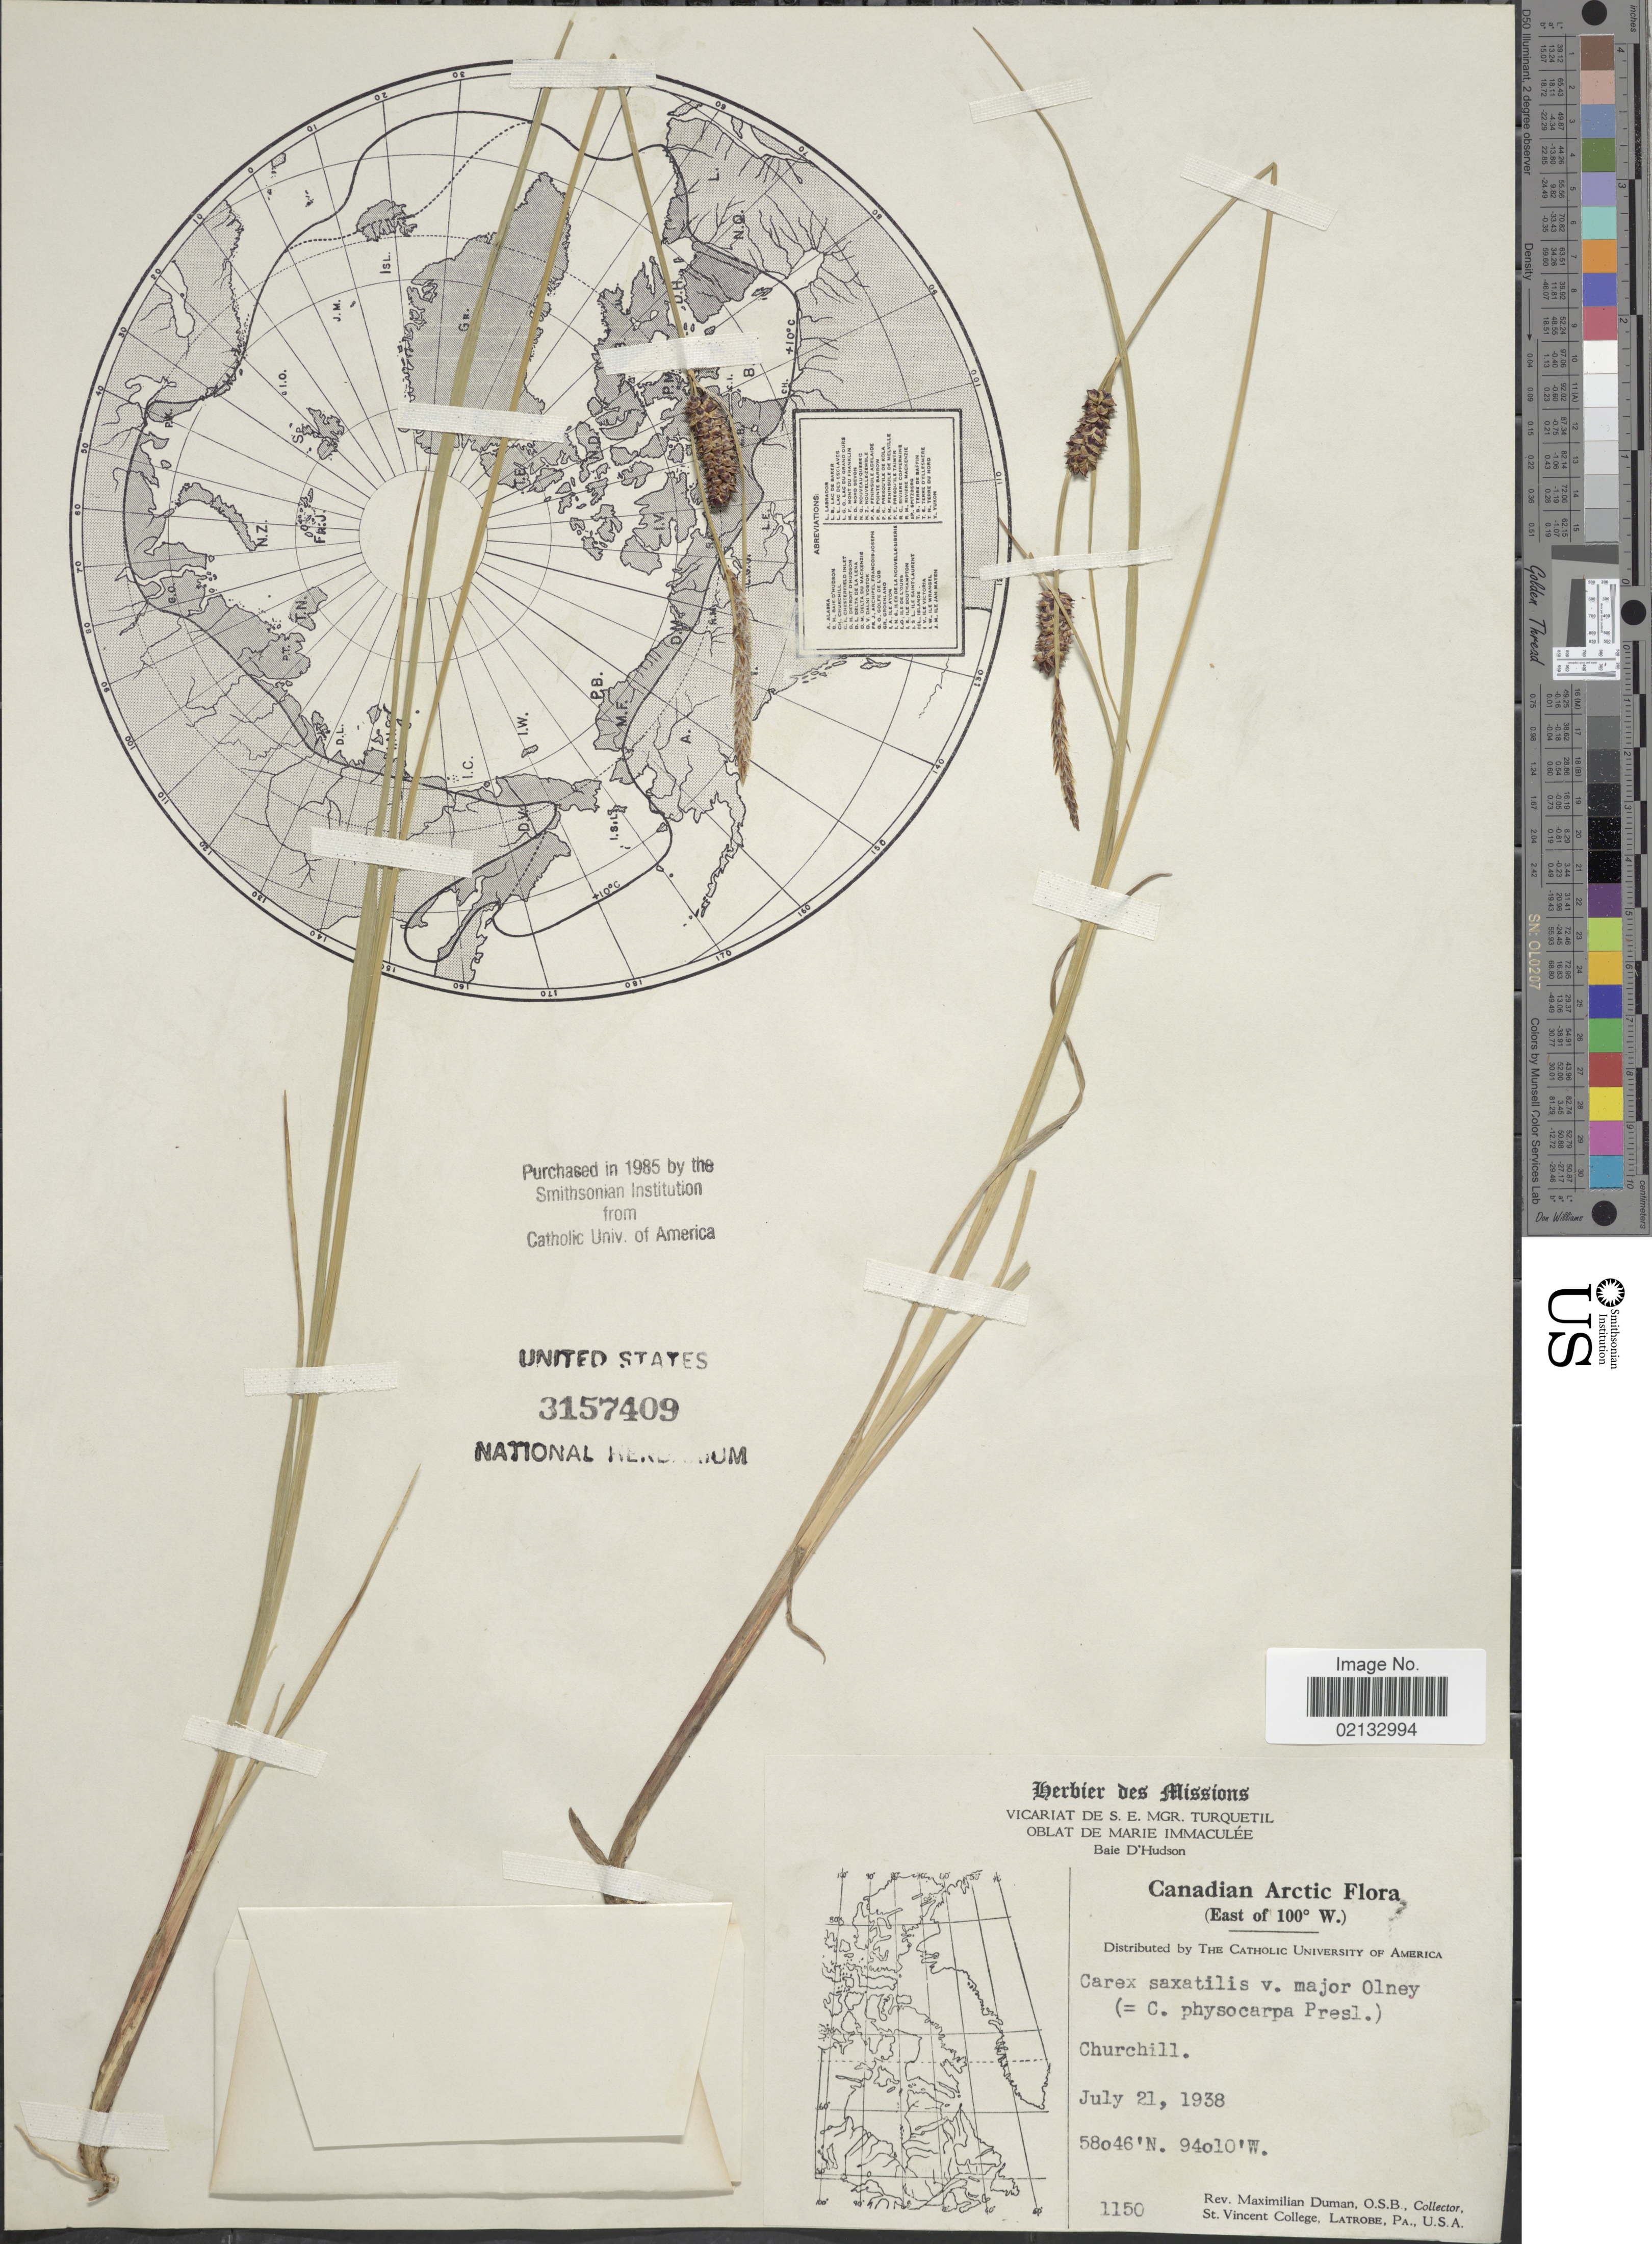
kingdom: Plantae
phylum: Tracheophyta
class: Liliopsida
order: Poales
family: Cyperaceae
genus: Carex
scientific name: Carex saxatilis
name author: L.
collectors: M. Duman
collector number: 1150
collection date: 1936-07-21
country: Canada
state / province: Manitoba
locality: Canadian Arctic (East of 100º W.) Churchill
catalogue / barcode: US 3157409